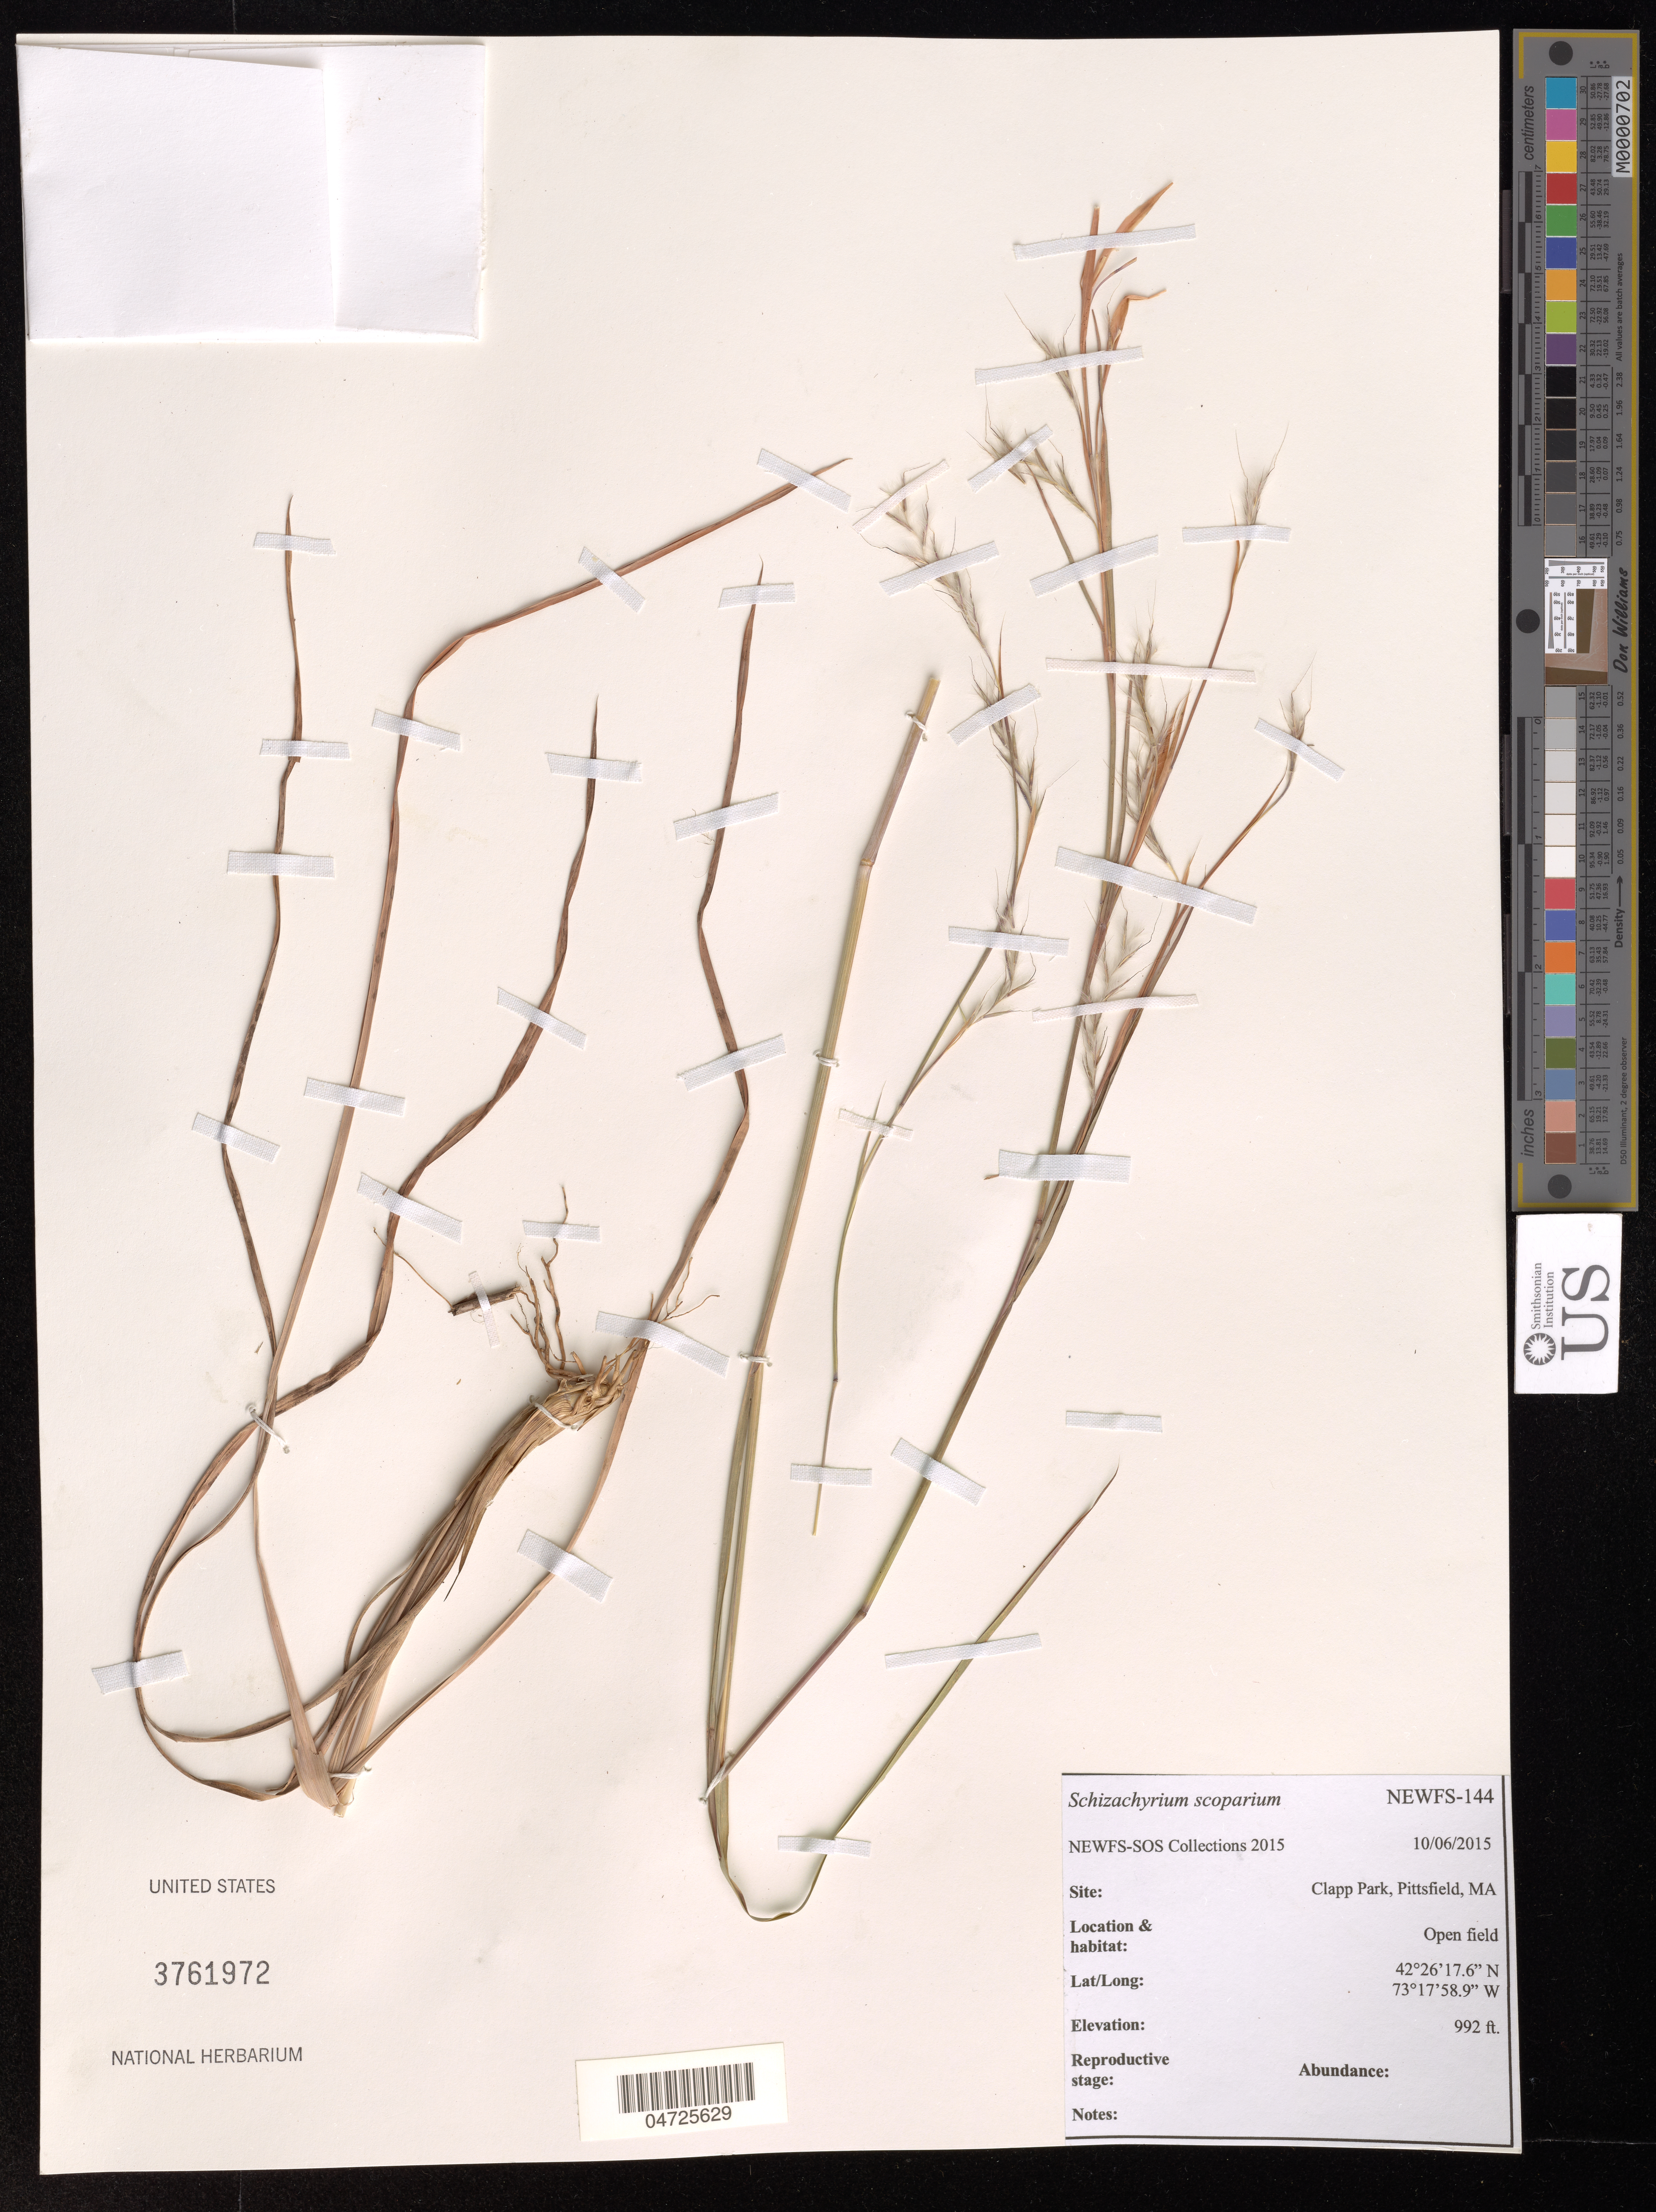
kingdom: Plantae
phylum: Tracheophyta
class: Liliopsida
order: Poales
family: Poaceae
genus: Schizachyrium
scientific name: Schizachyrium scoparium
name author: (Michx.) Nash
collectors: NEWFS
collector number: NEWFS-144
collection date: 2015-10-06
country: United States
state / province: Massachusetts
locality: Clapp Park, Pittsfield.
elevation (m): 302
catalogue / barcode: US 3761972